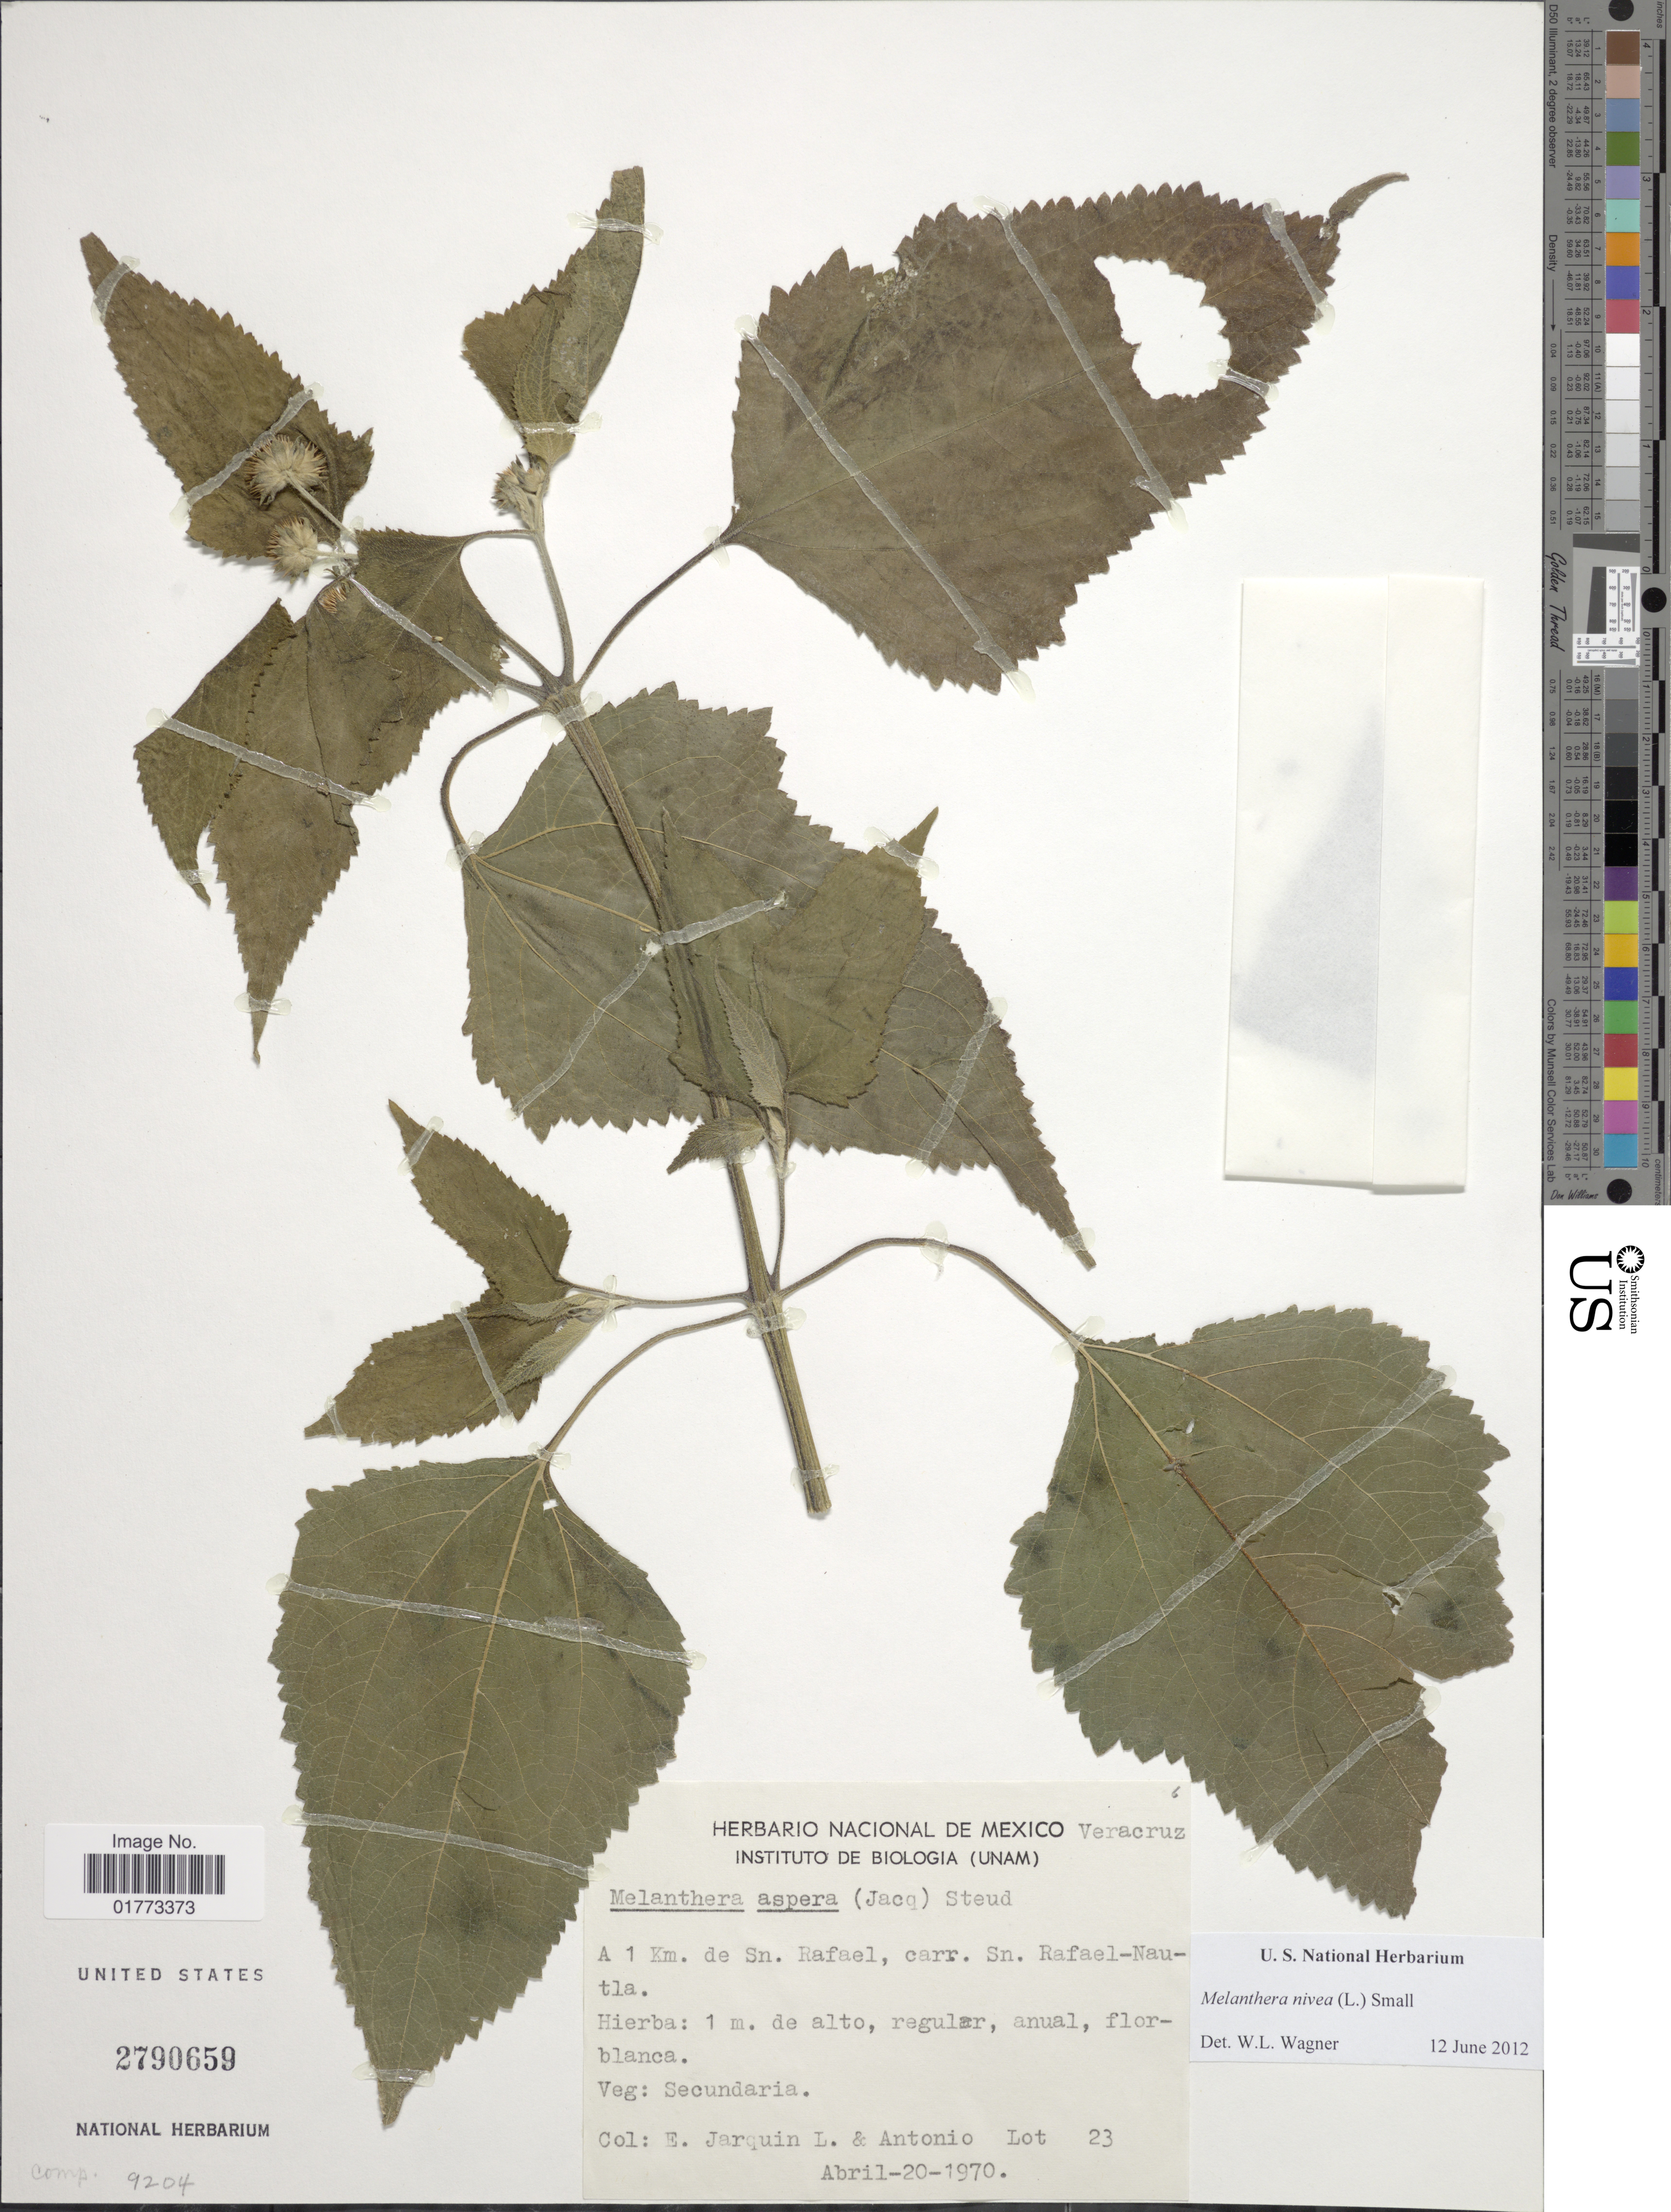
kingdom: Plantae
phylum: Tracheophyta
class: Magnoliopsida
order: Asterales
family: Asteraceae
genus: Melanthera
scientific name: Melanthera nivea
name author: (L.) Small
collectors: E. Jarquin L. & Lot, A.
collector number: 23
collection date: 1970-04-20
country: Mexico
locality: A 1 Km. de Sn. Rafael, carr. Sn. Rafael-Nautla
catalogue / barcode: US 2790659